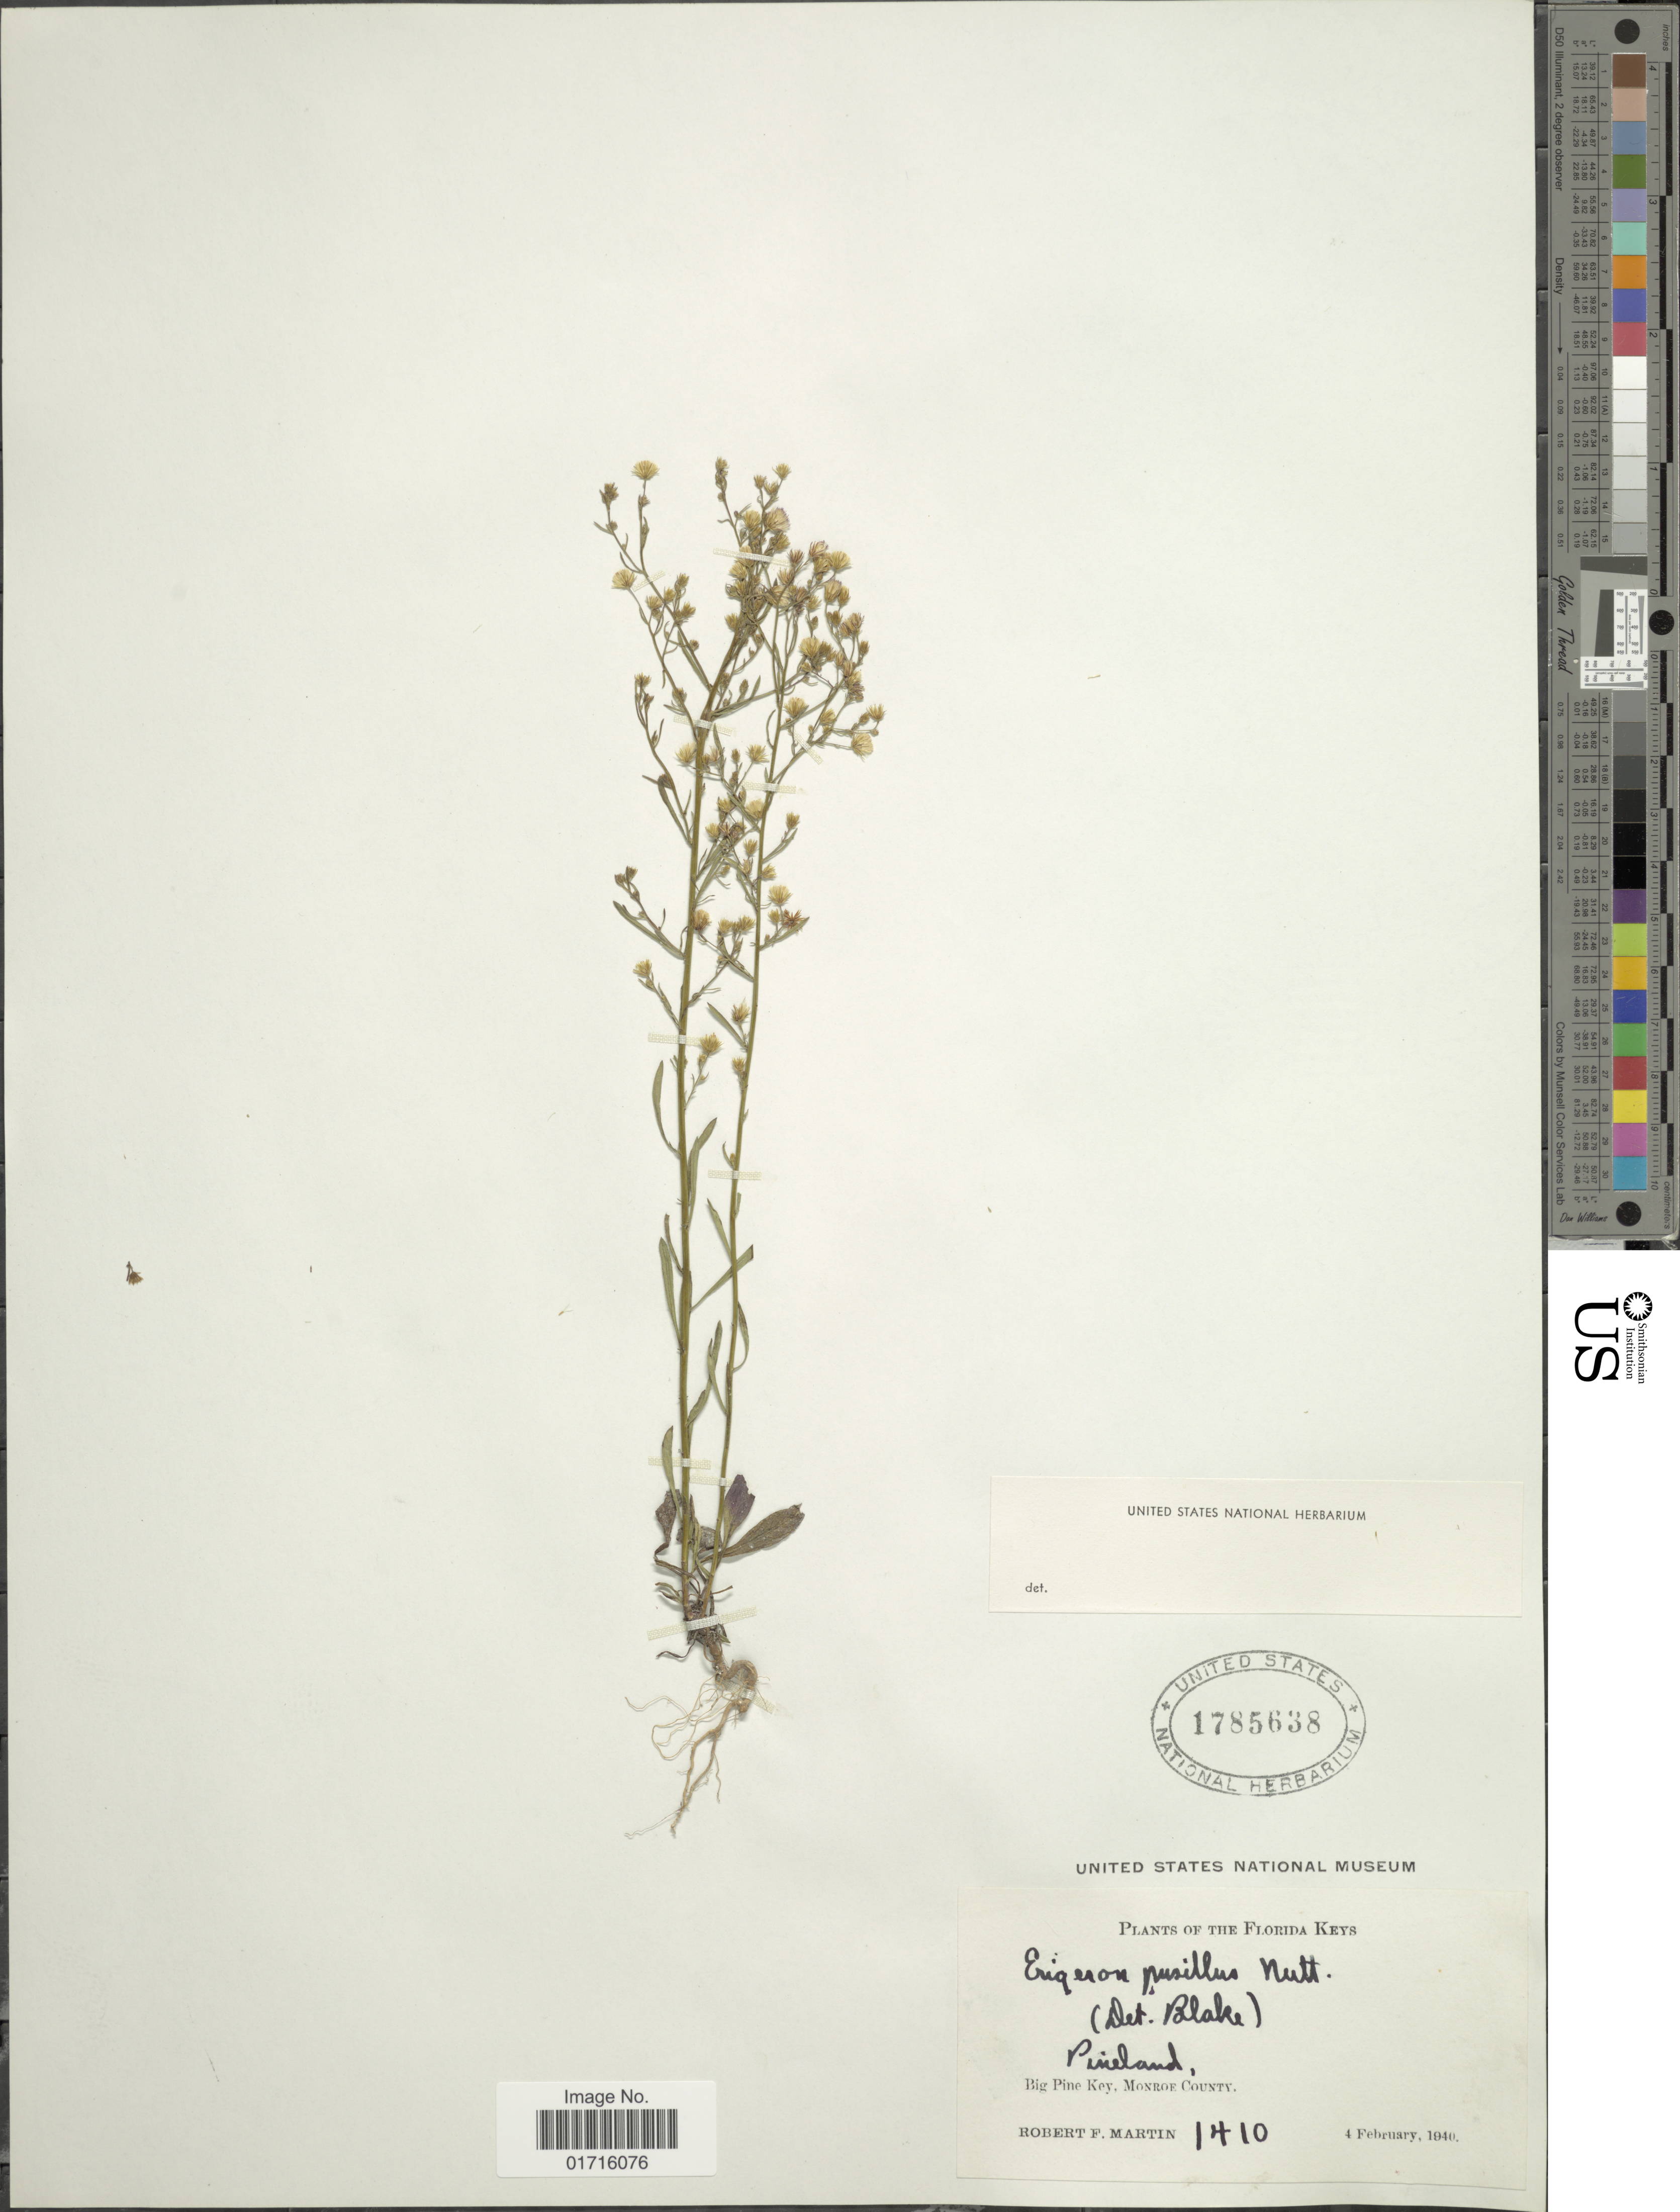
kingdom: Plantae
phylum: Tracheophyta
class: Magnoliopsida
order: Asterales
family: Asteraceae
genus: Conyza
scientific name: Conyza canadensis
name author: (L.) Cronq.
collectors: R. F. Martin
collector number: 1410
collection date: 1940-02-04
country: United States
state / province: Florida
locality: Florida Keys, Big Pine Key, Monroe County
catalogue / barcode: US 1785638